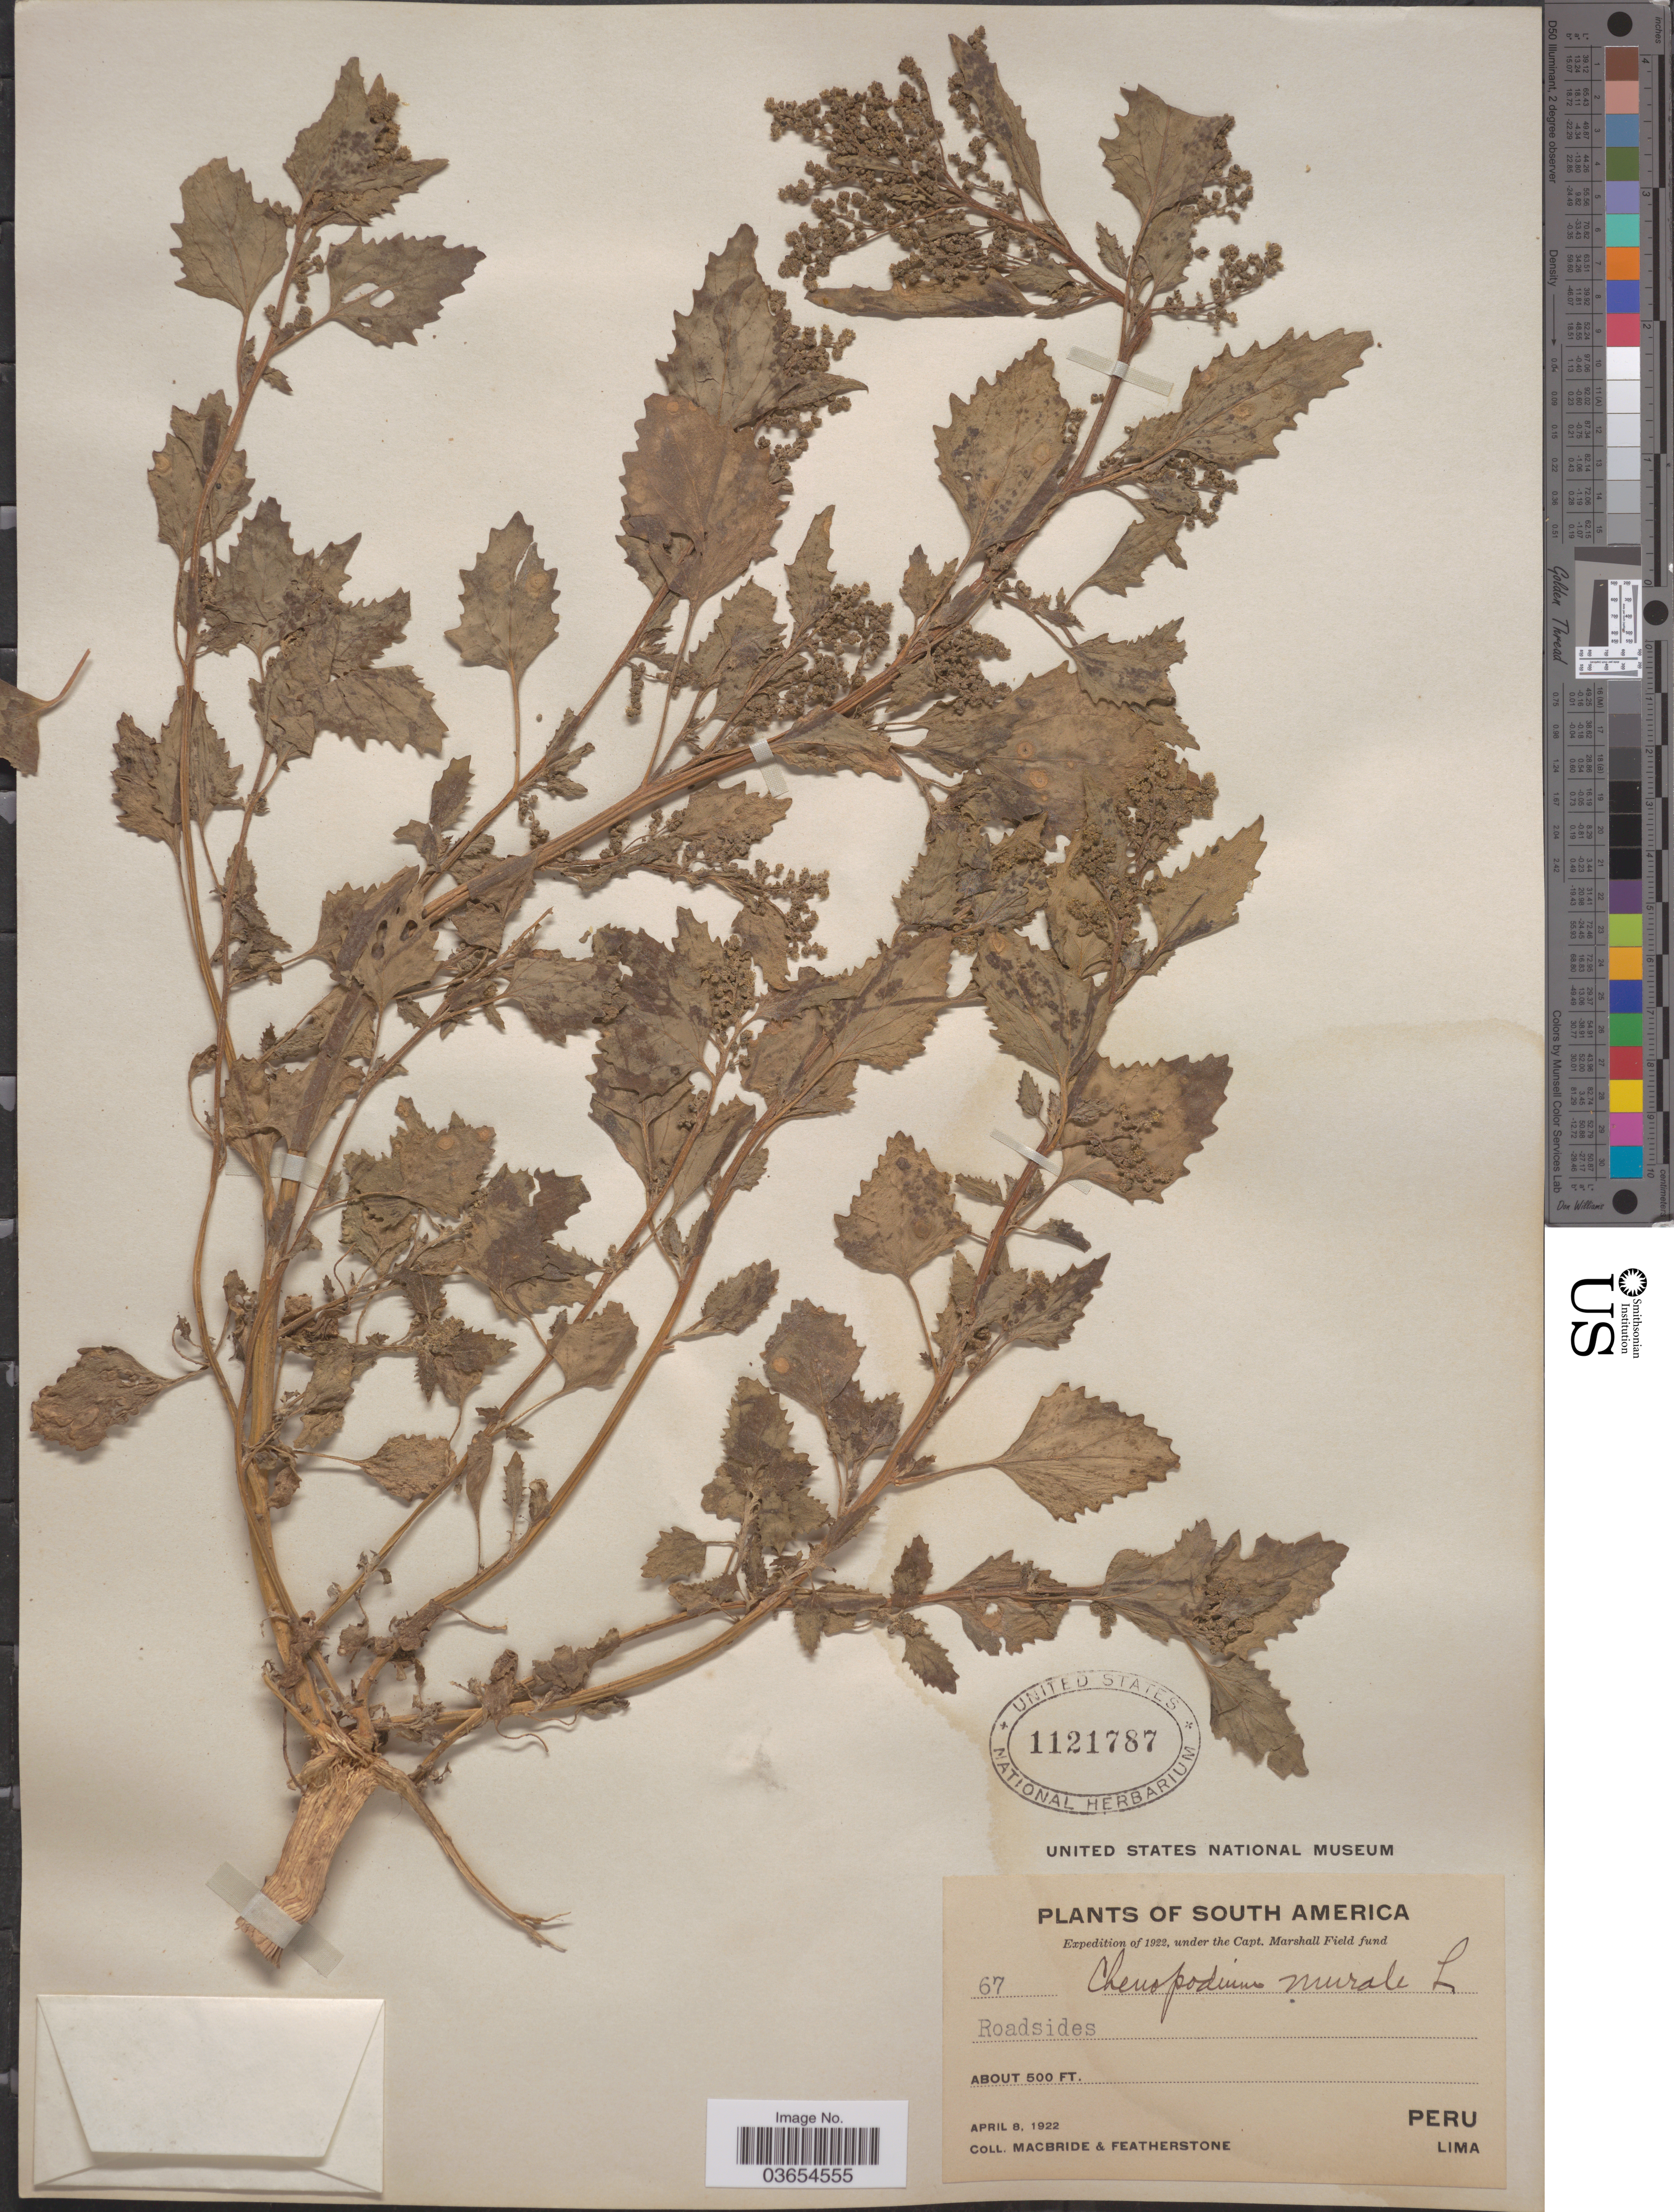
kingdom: Plantae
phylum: Tracheophyta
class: Magnoliopsida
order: Caryophyllales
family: Amaranthaceae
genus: Chenopodium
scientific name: Chenopodium murale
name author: L.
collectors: Macbride, -- & -. Featherstone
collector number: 67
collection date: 1922-04-08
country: Peru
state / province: Lima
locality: Roadsides.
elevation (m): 152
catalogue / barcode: US 1121787